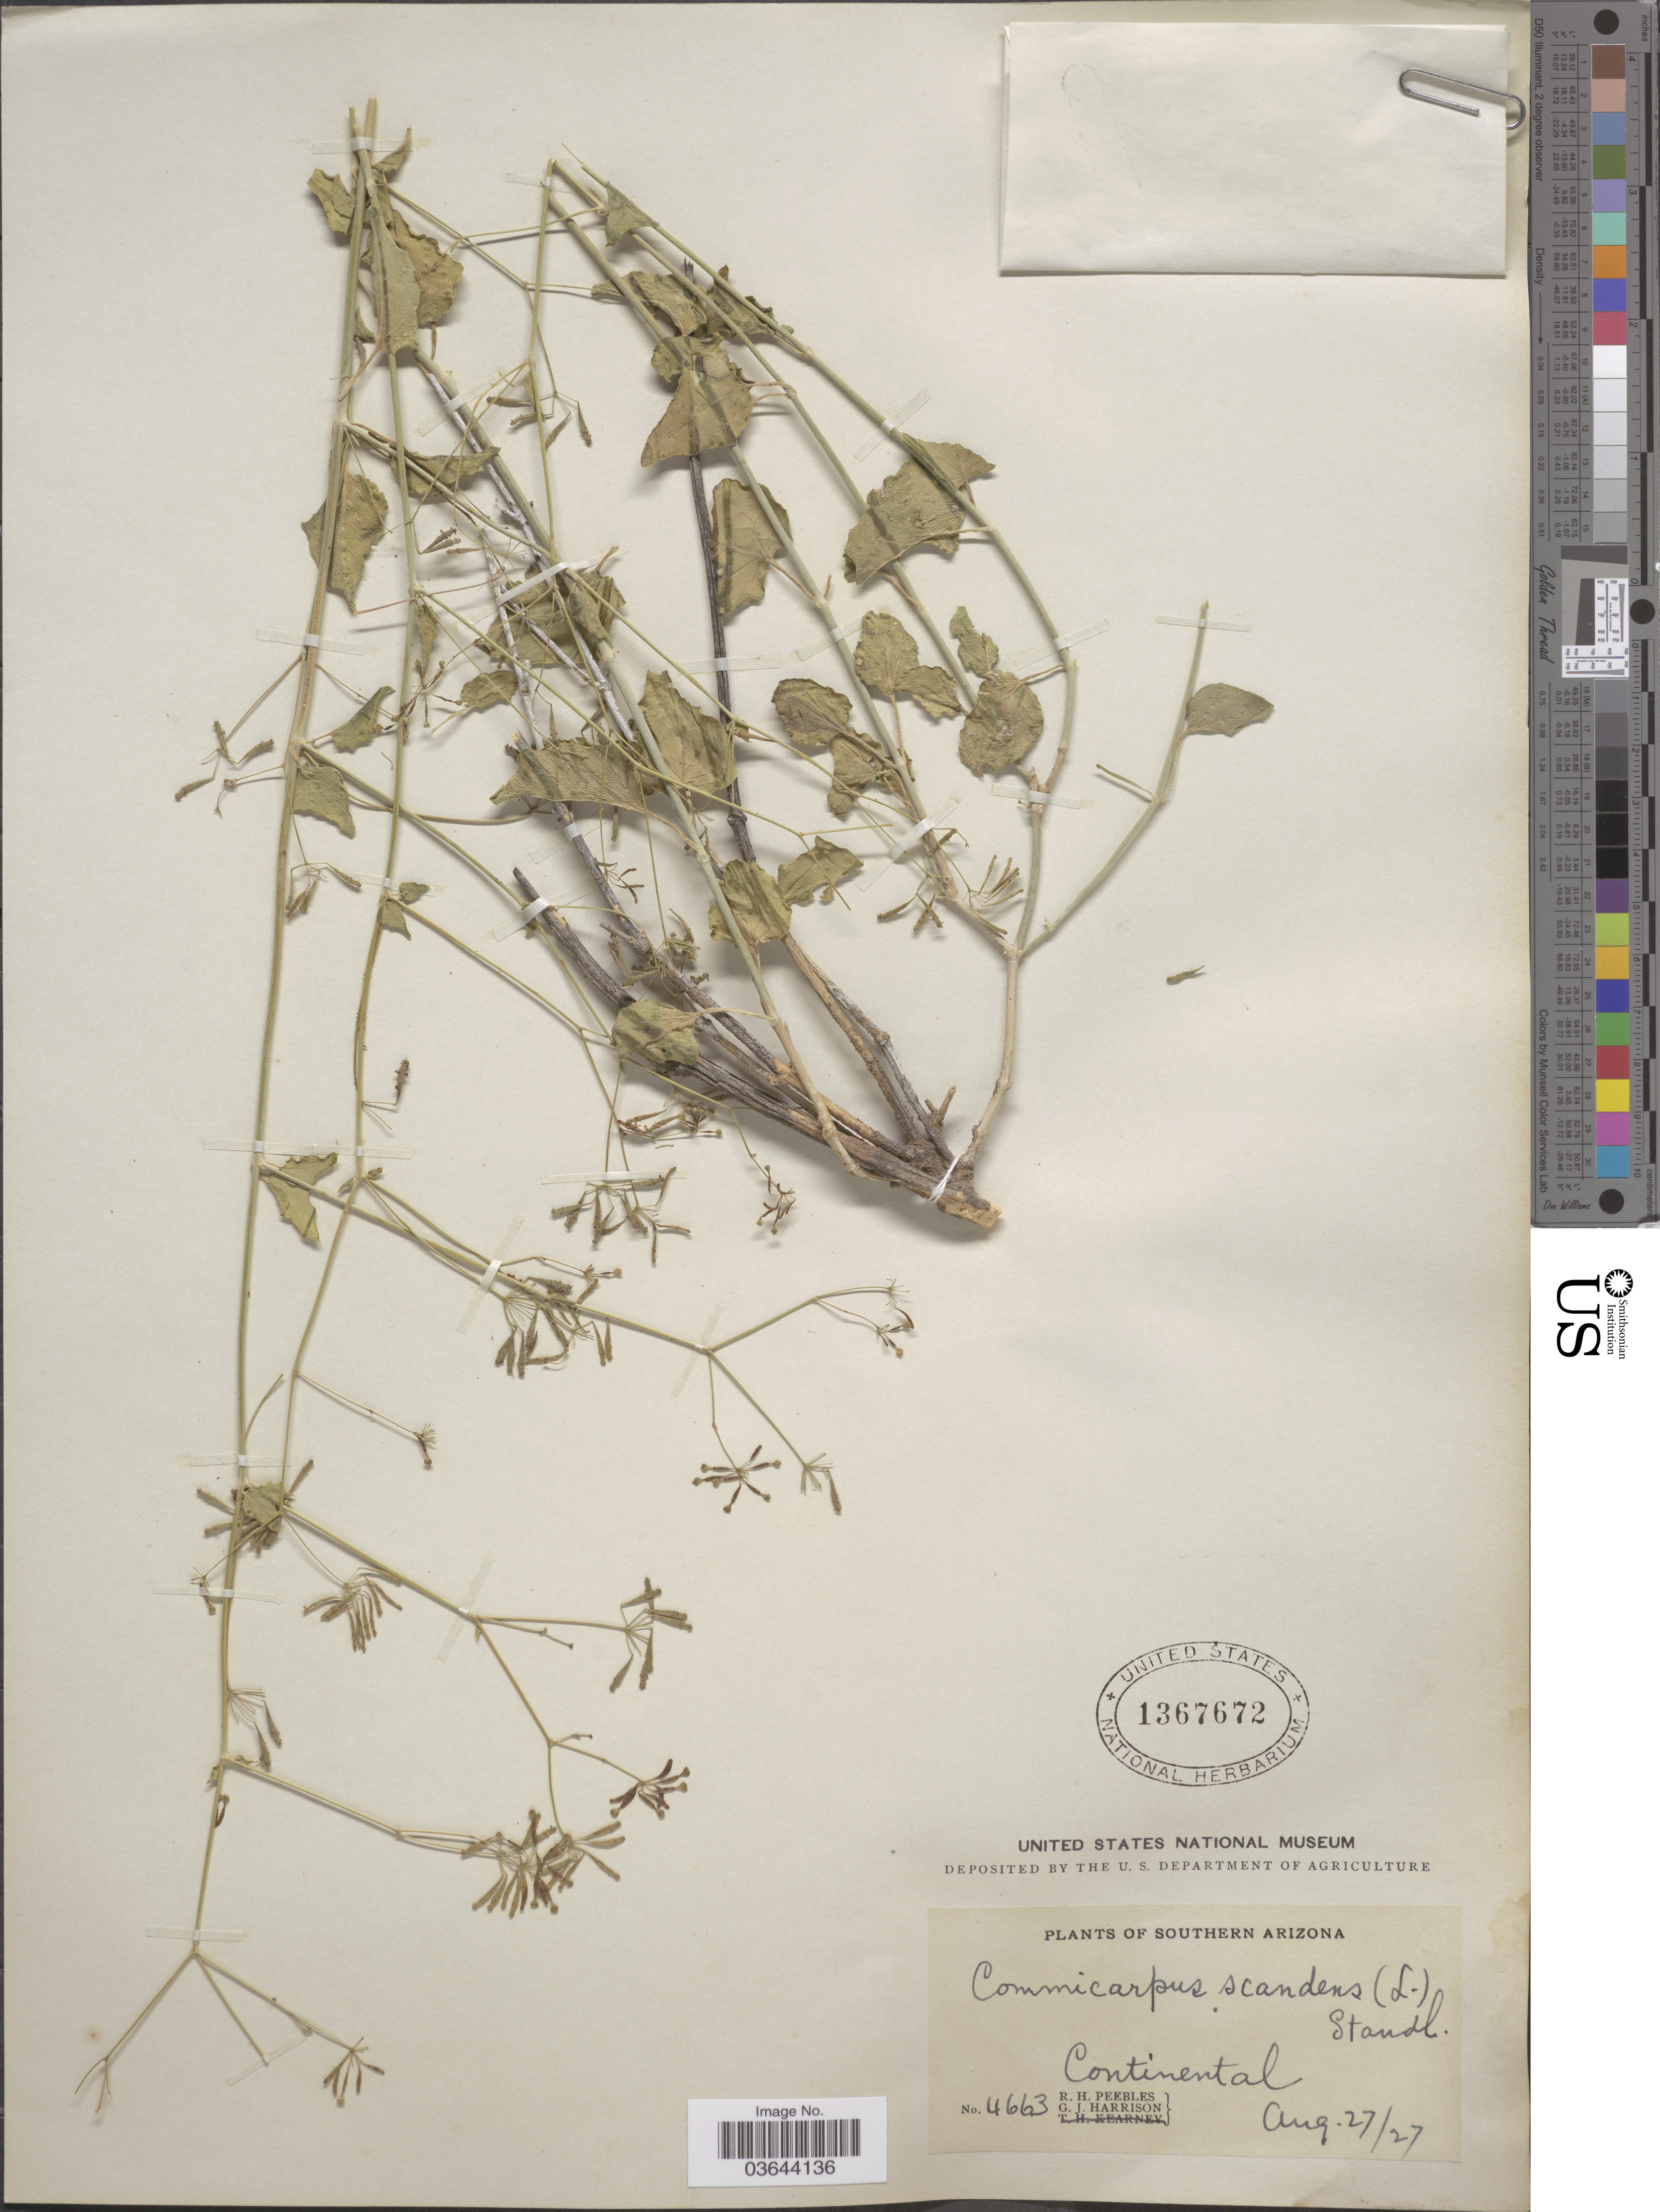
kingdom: Plantae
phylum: Tracheophyta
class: Magnoliopsida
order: Caryophyllales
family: Nyctaginaceae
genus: Commicarpus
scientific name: Commicarpus scandens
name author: (L.) Standl.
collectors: R. H. Peebles & G. J. Harrison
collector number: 4663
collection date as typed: Transcribed d/m/y: 27/8/27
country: United States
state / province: Arizona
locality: Southern Arizona. Continental.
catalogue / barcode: US 1367672